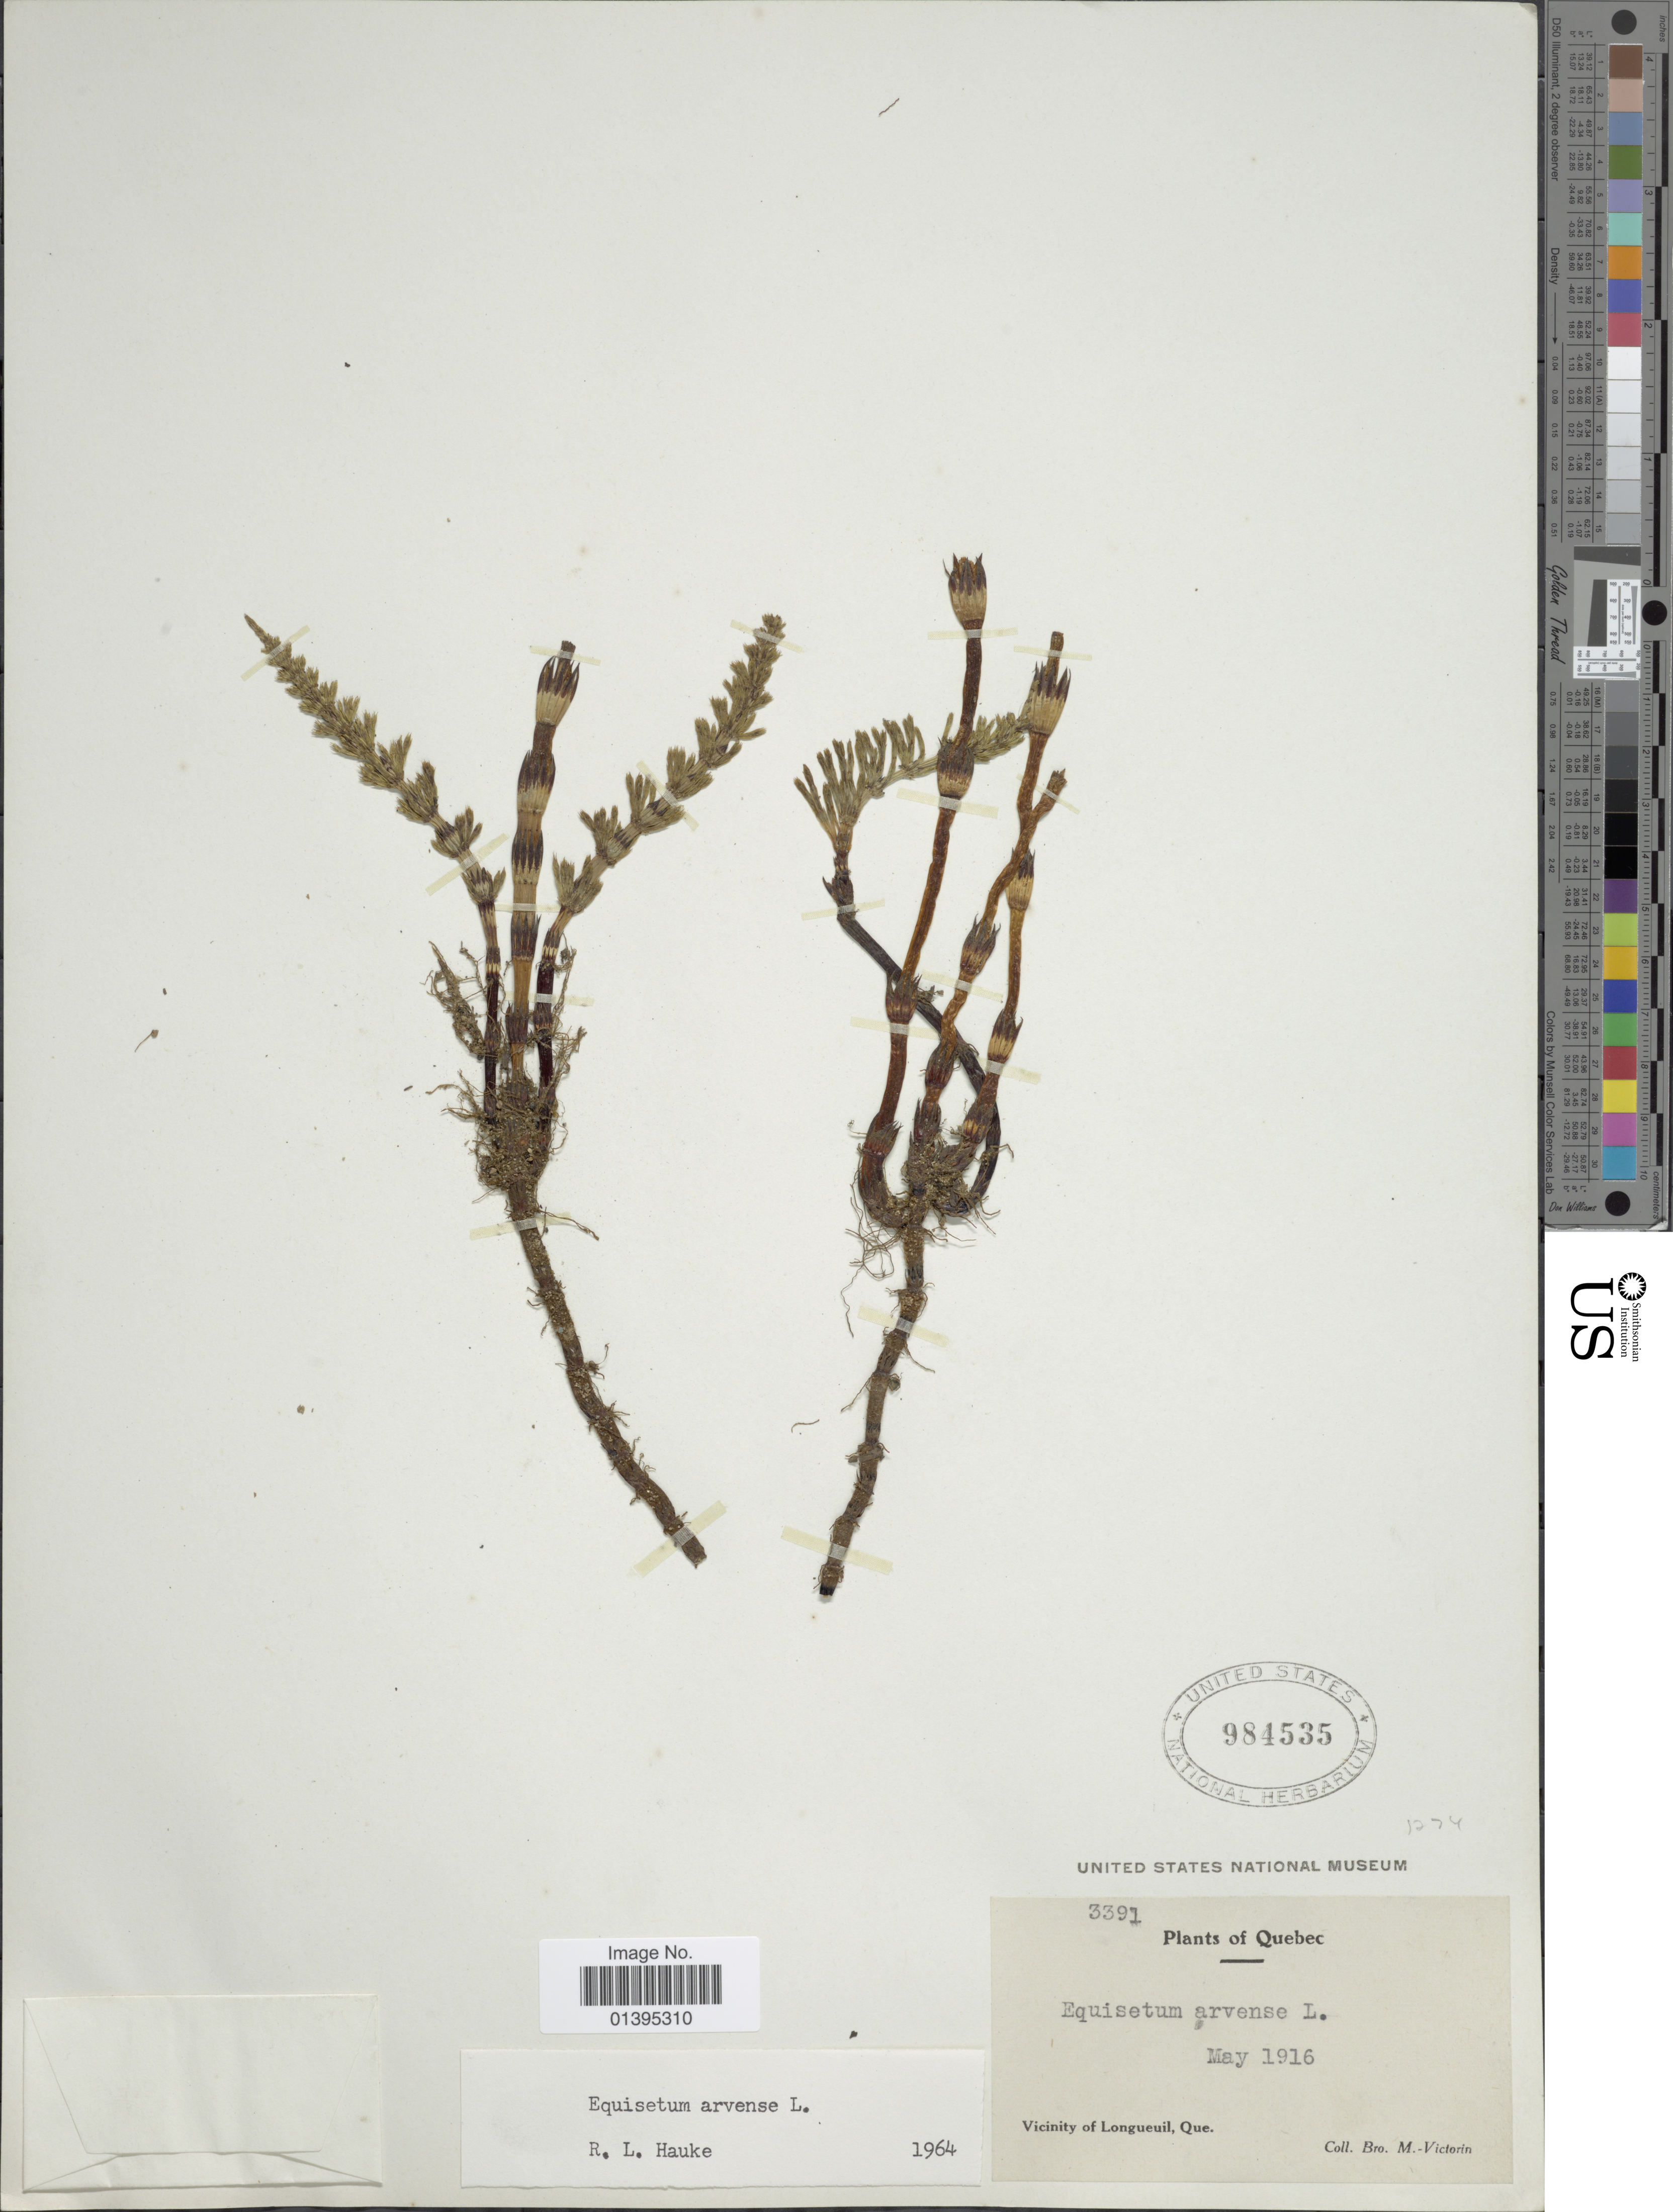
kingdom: Plantae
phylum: Tracheophyta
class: Polypodiopsida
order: Equisetales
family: Equisetaceae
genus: Equisetum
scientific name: Equisetum arvense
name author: L.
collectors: Fr. Marie-Victorin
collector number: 3391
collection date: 1916-05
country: Canada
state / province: Quebec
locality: Vicinity of Longueuil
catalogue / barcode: US 984535